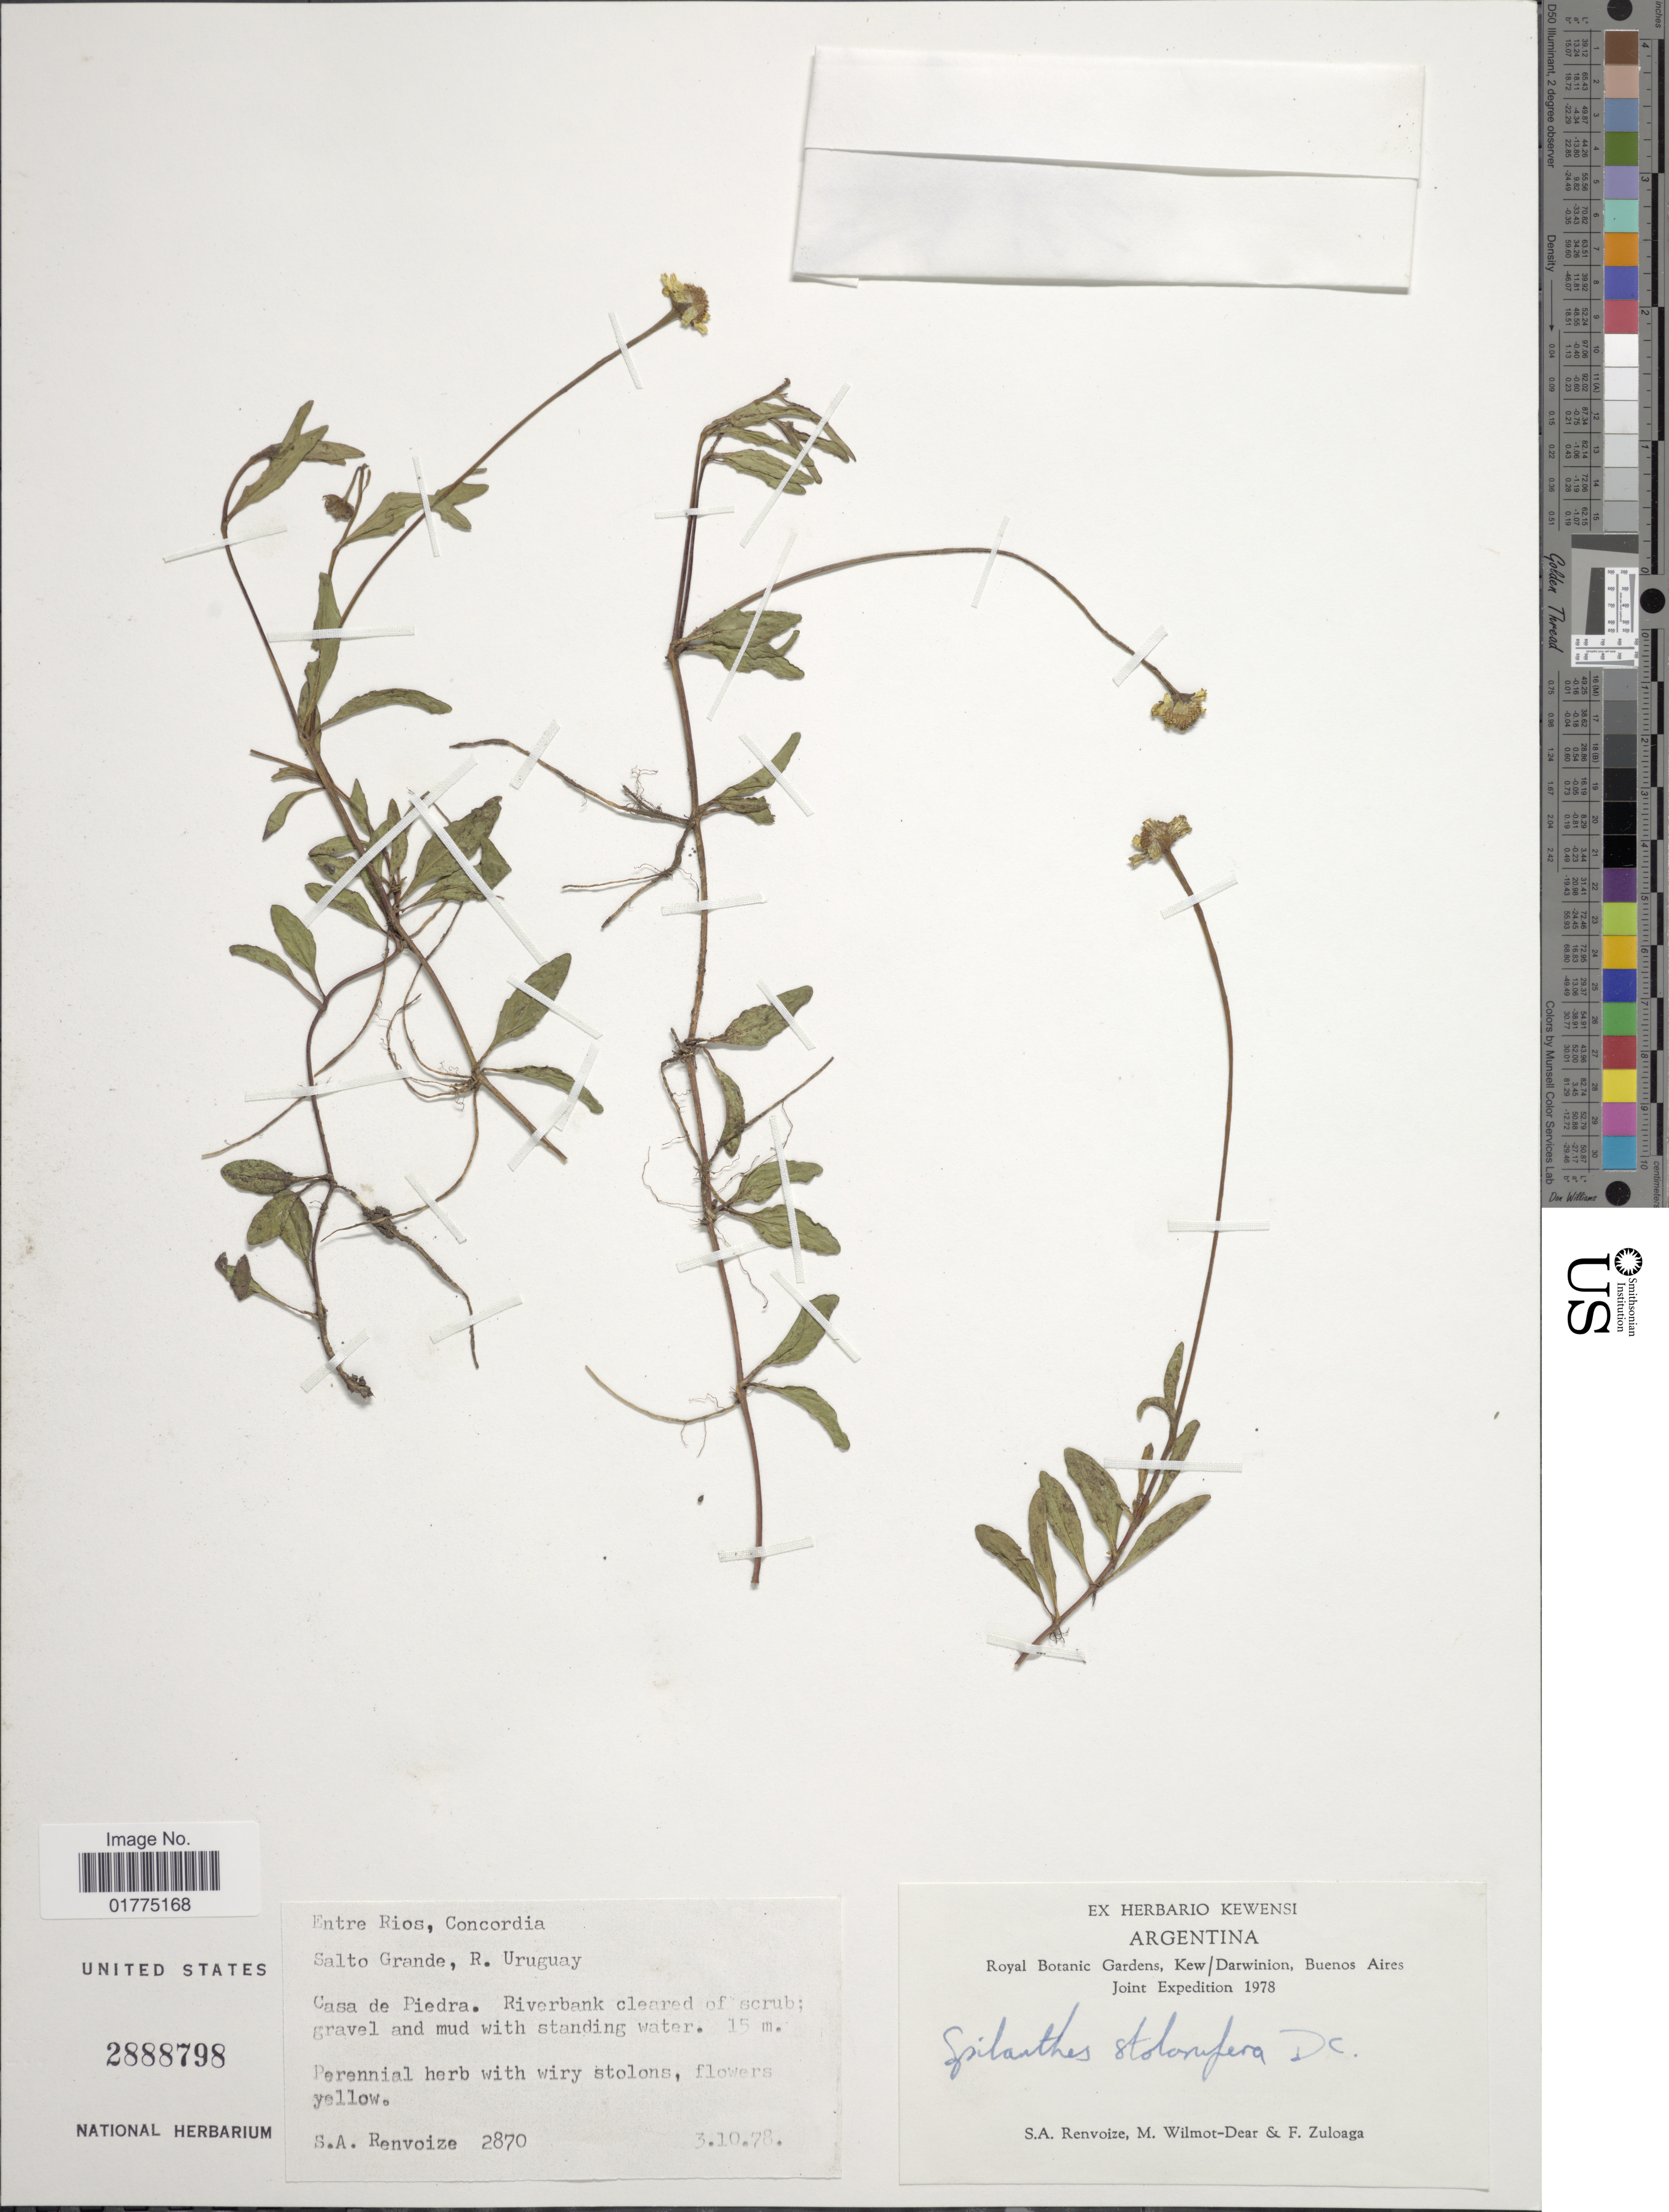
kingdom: Plantae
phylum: Tracheophyta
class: Magnoliopsida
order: Asterales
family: Asteraceae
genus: Acmella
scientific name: Acmella bellidioides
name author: (Rees in Sm.) R.K. Jansen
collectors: S. A. Renvoize, M. Wilmot-Dear & F. Zuloaga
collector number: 2870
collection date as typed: Transcribed d/m/y: 3/10/78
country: Argentina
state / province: Entre Rios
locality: Entre Rios, Concordia. Salto Grande, R. Uruguay. Casa de Piedra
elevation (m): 15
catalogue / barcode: US 2888798